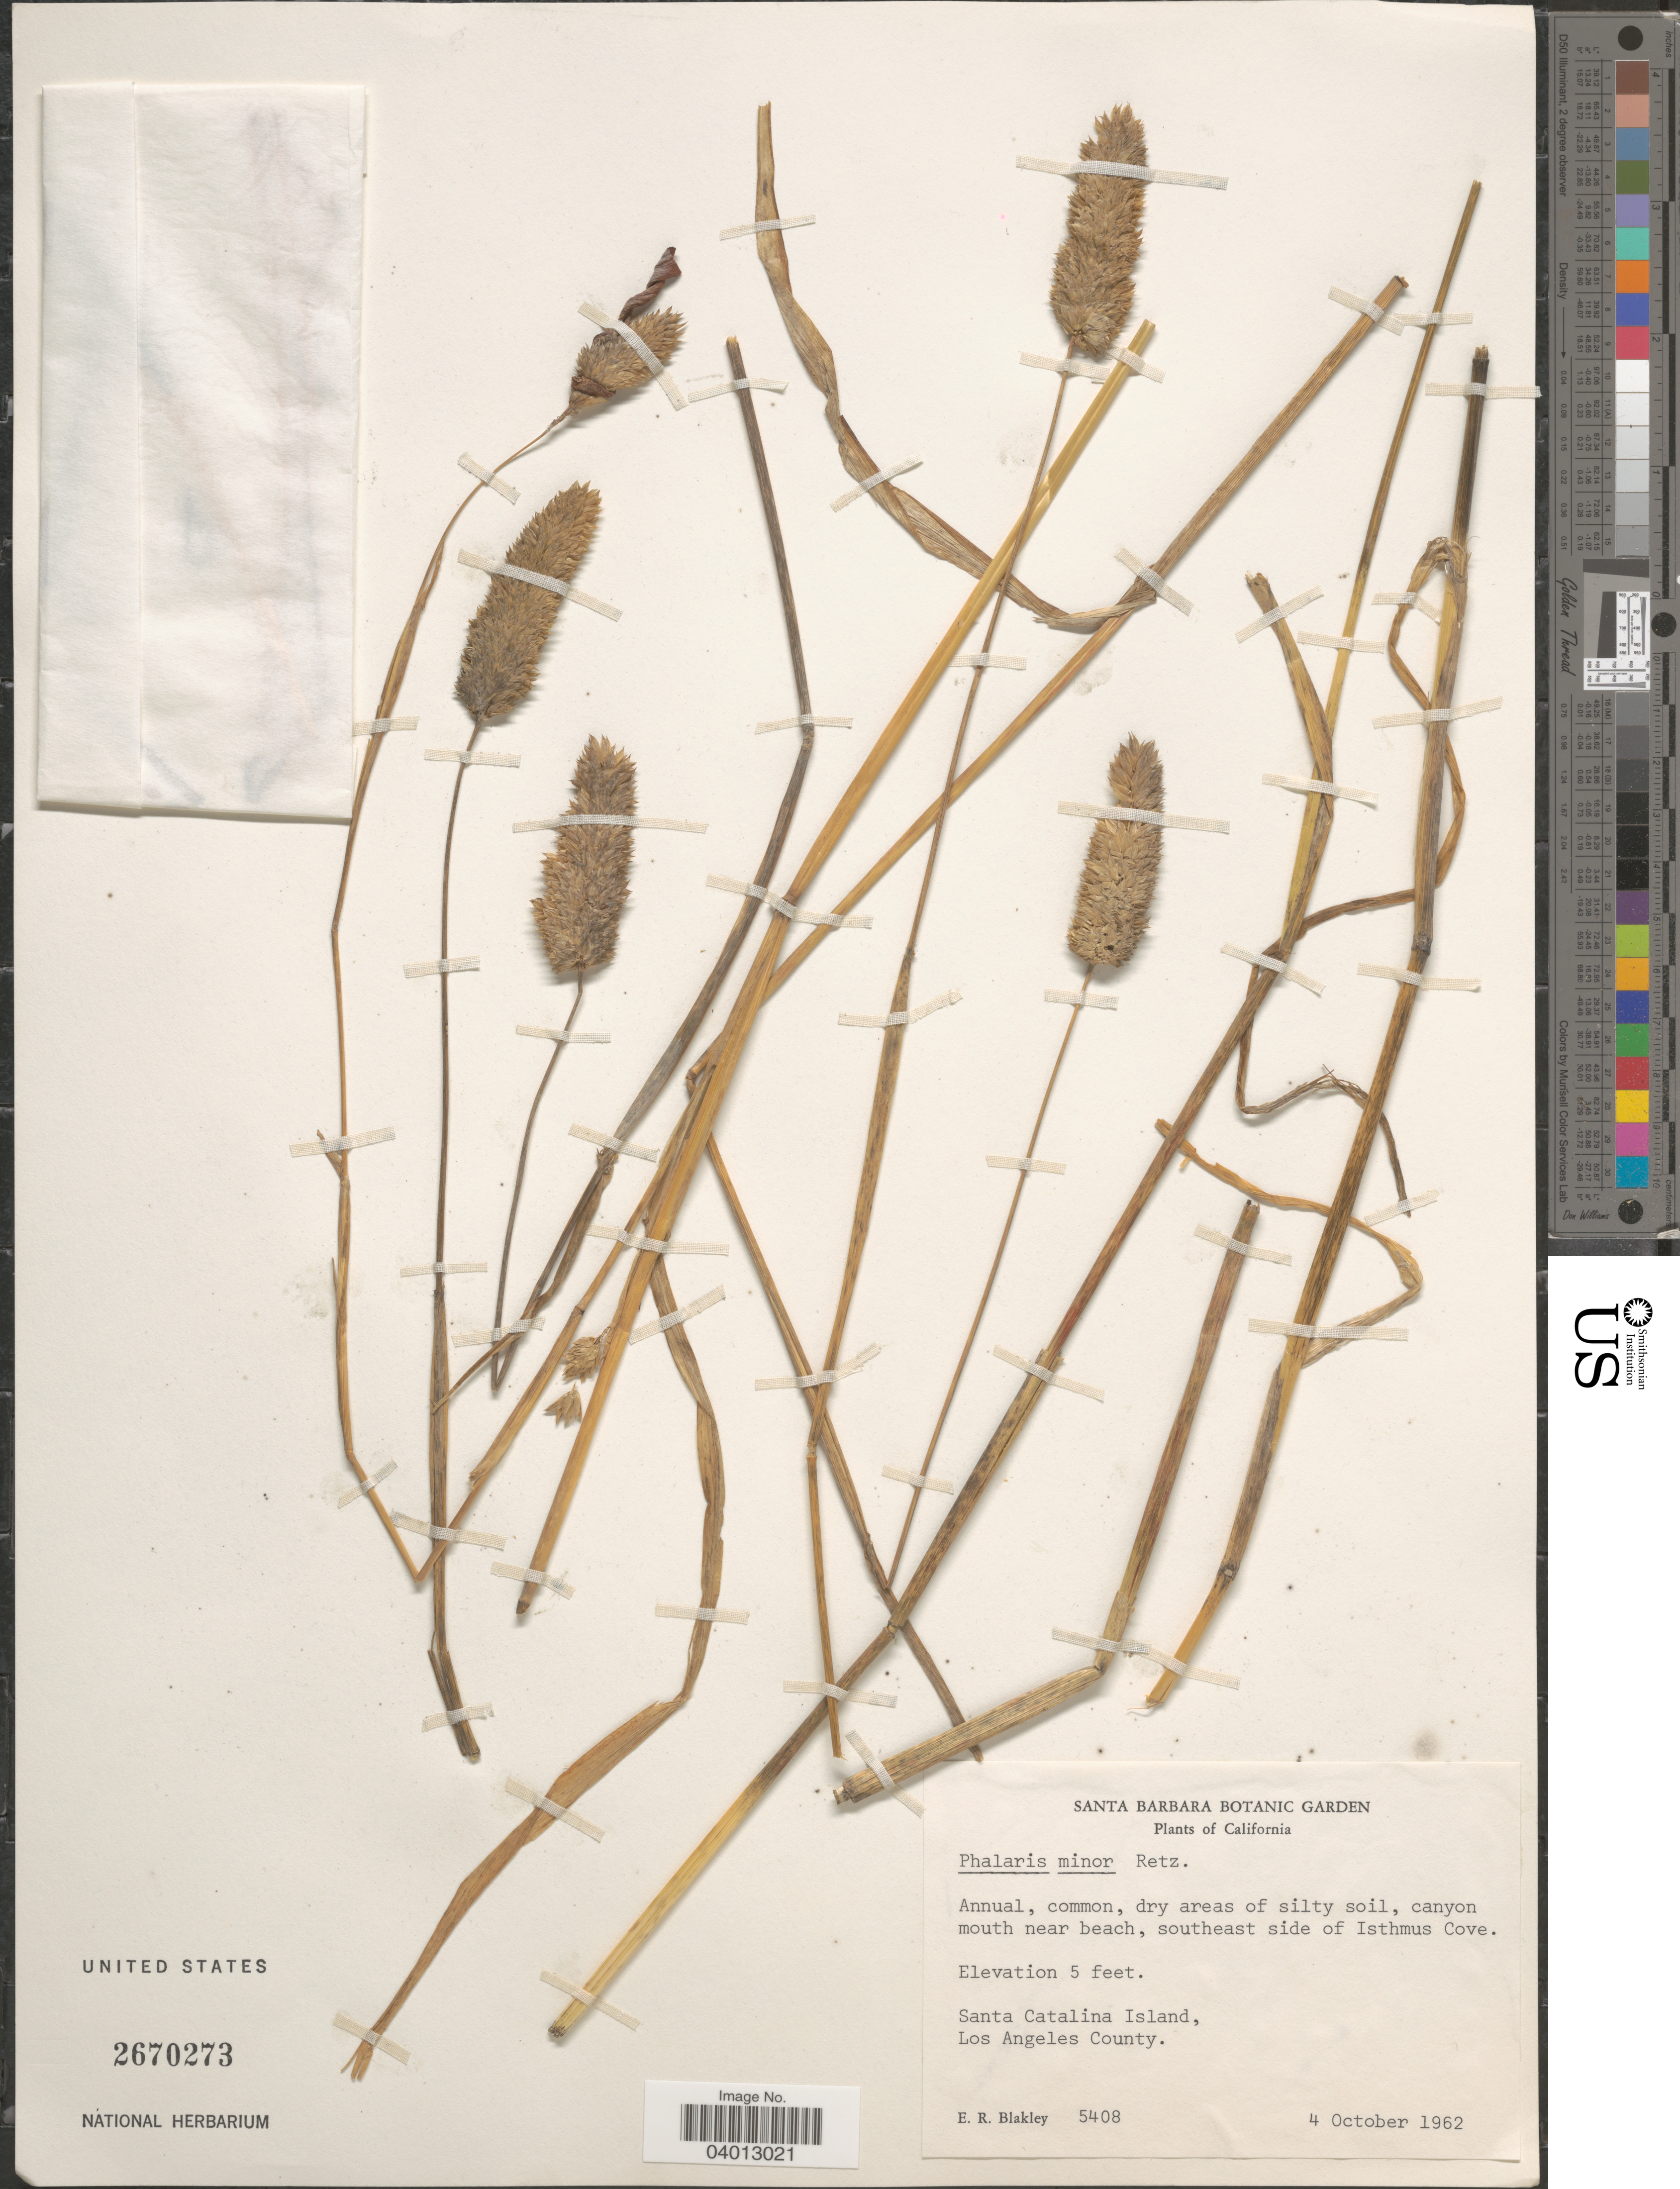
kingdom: Plantae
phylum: Tracheophyta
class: Liliopsida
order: Poales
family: Poaceae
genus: Phalaris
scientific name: Phalaris minor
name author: Retz.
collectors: E. R. Blakley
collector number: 5408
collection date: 1962-10-04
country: United States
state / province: California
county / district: Los Angeles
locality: Canyon mouth near beach, southeast side of Isthmus Cove. Santa Catalina Island, Los Angeles County.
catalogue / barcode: US 2670273